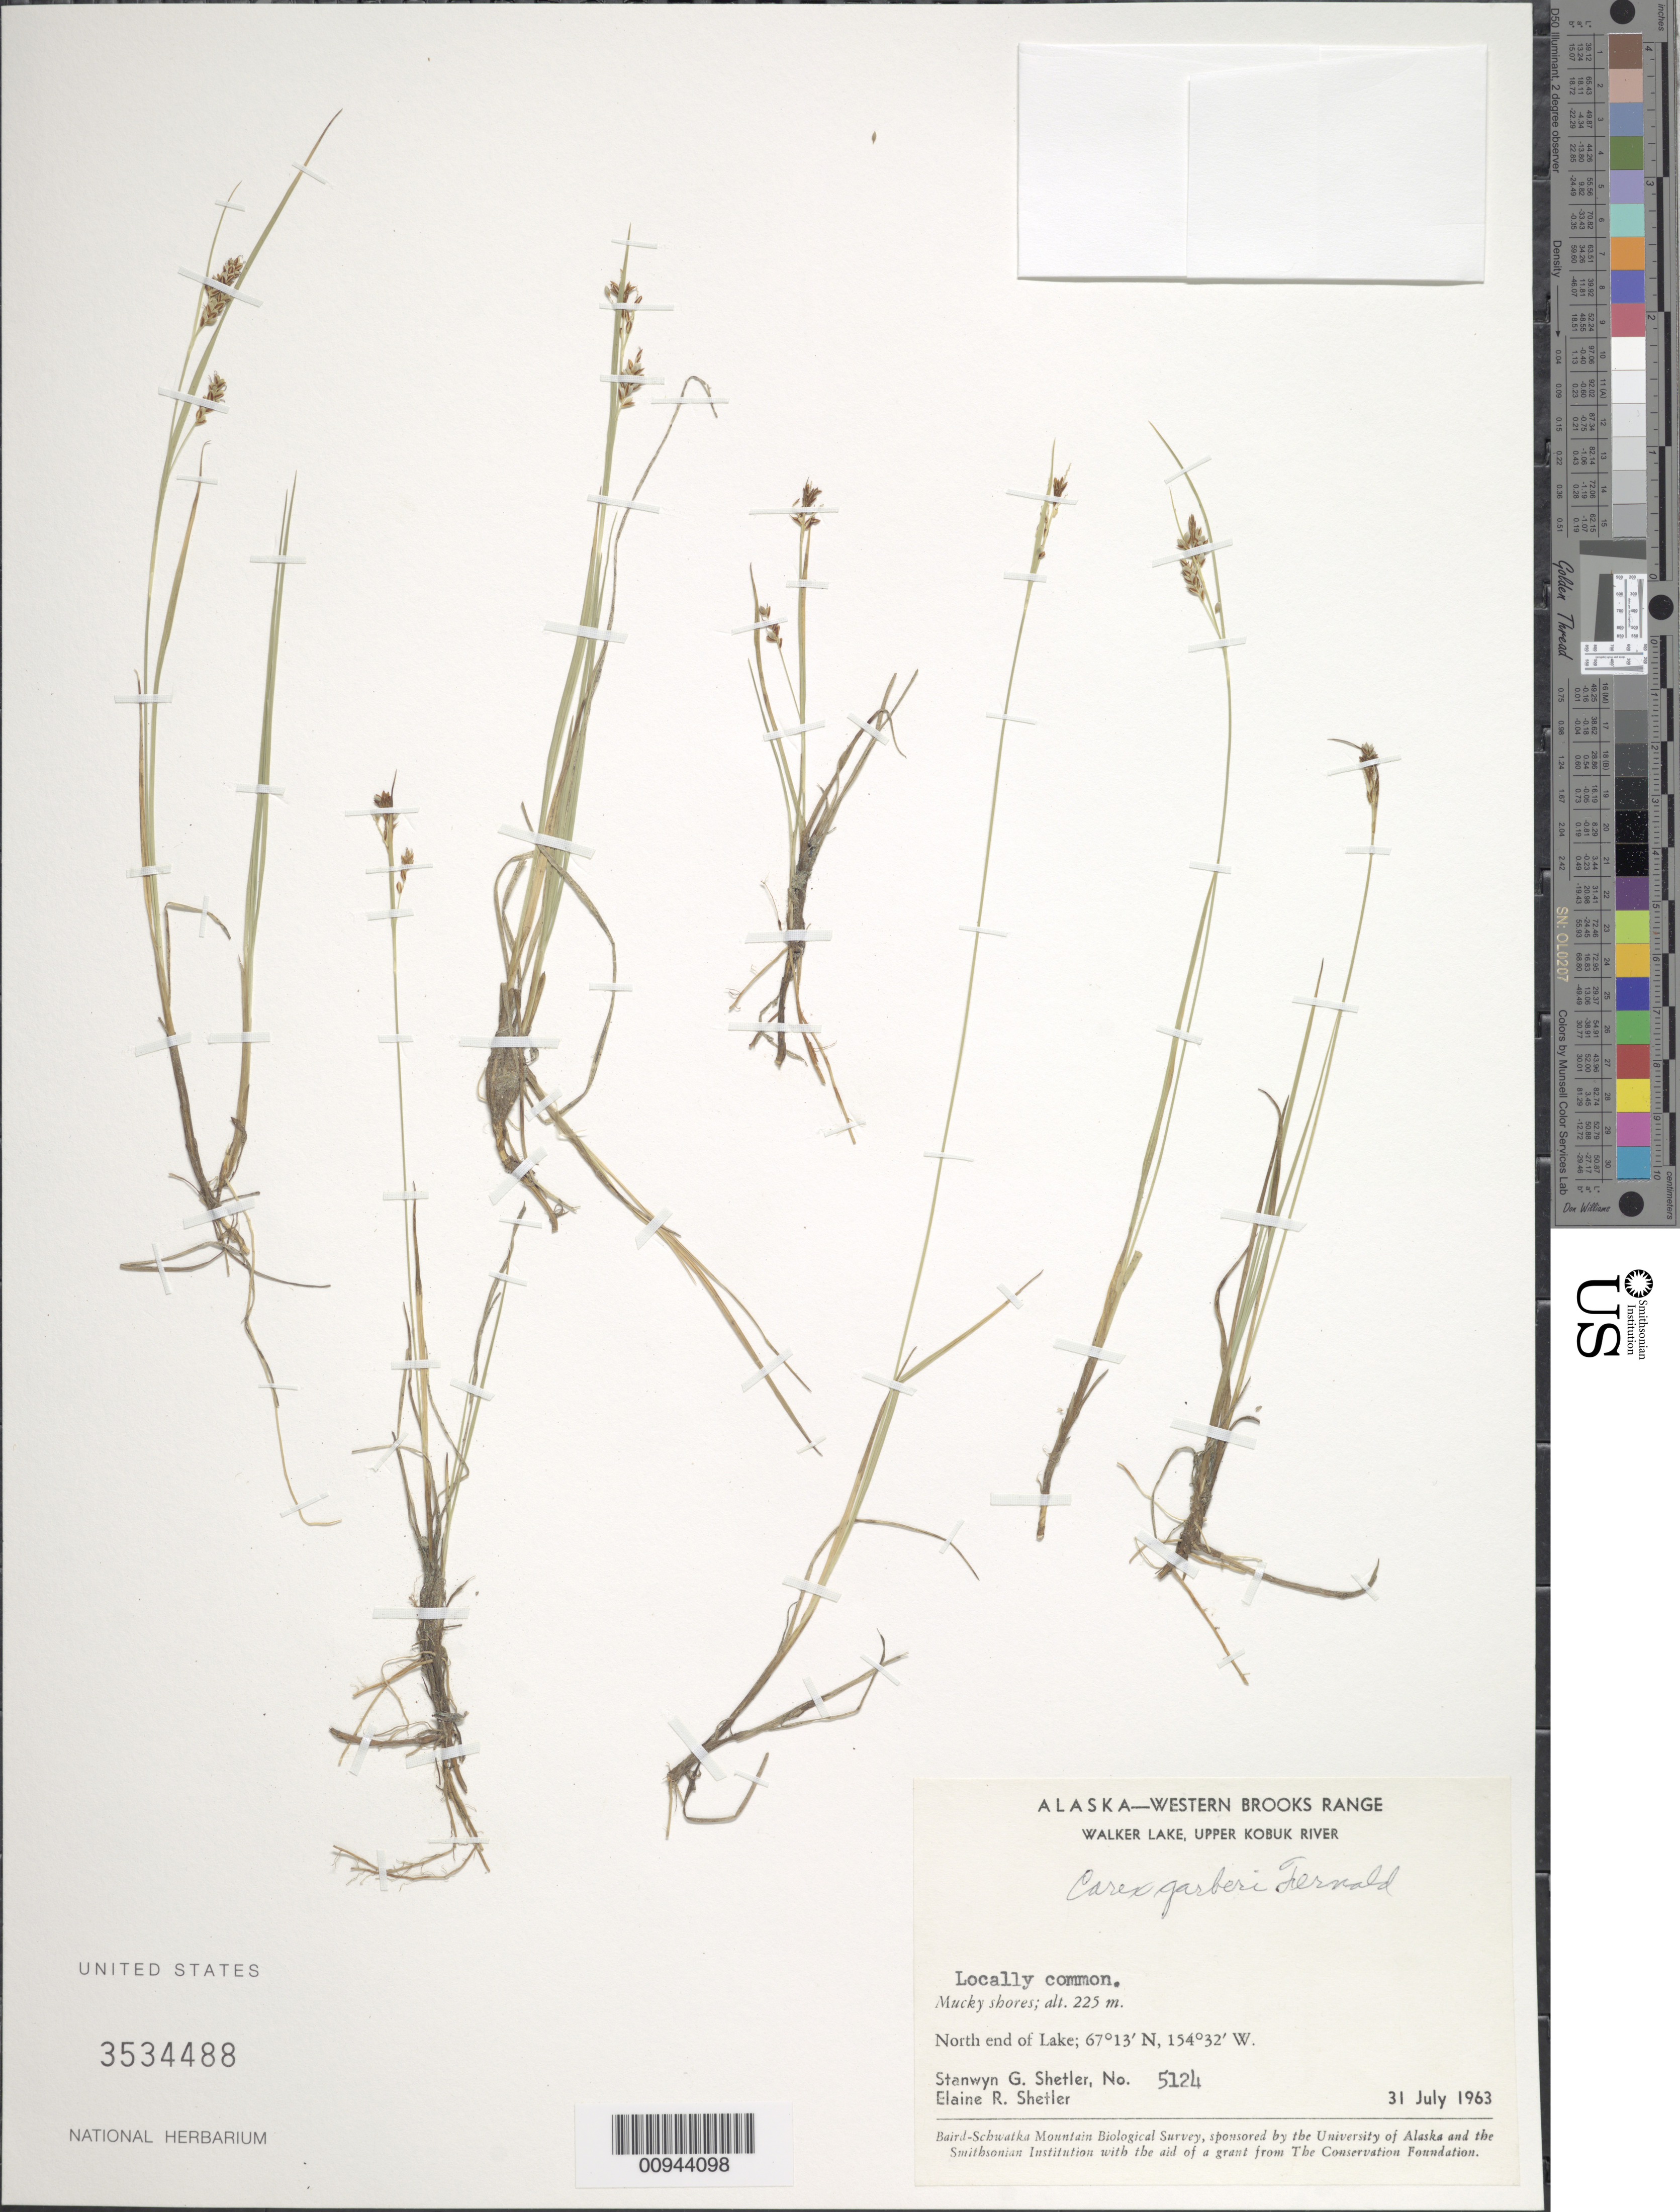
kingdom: Plantae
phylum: Tracheophyta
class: Liliopsida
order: Poales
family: Cyperaceae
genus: Carex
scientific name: Carex garberi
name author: Fernald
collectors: S. Shetler & E. R. Shetler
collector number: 5124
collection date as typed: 31 Jul 1963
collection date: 1963-07-31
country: United States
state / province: Alaska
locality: North end of Walker Lake. Western Brooks Range, Upper Kobuk River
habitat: Mucky shores.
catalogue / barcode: US 3534488